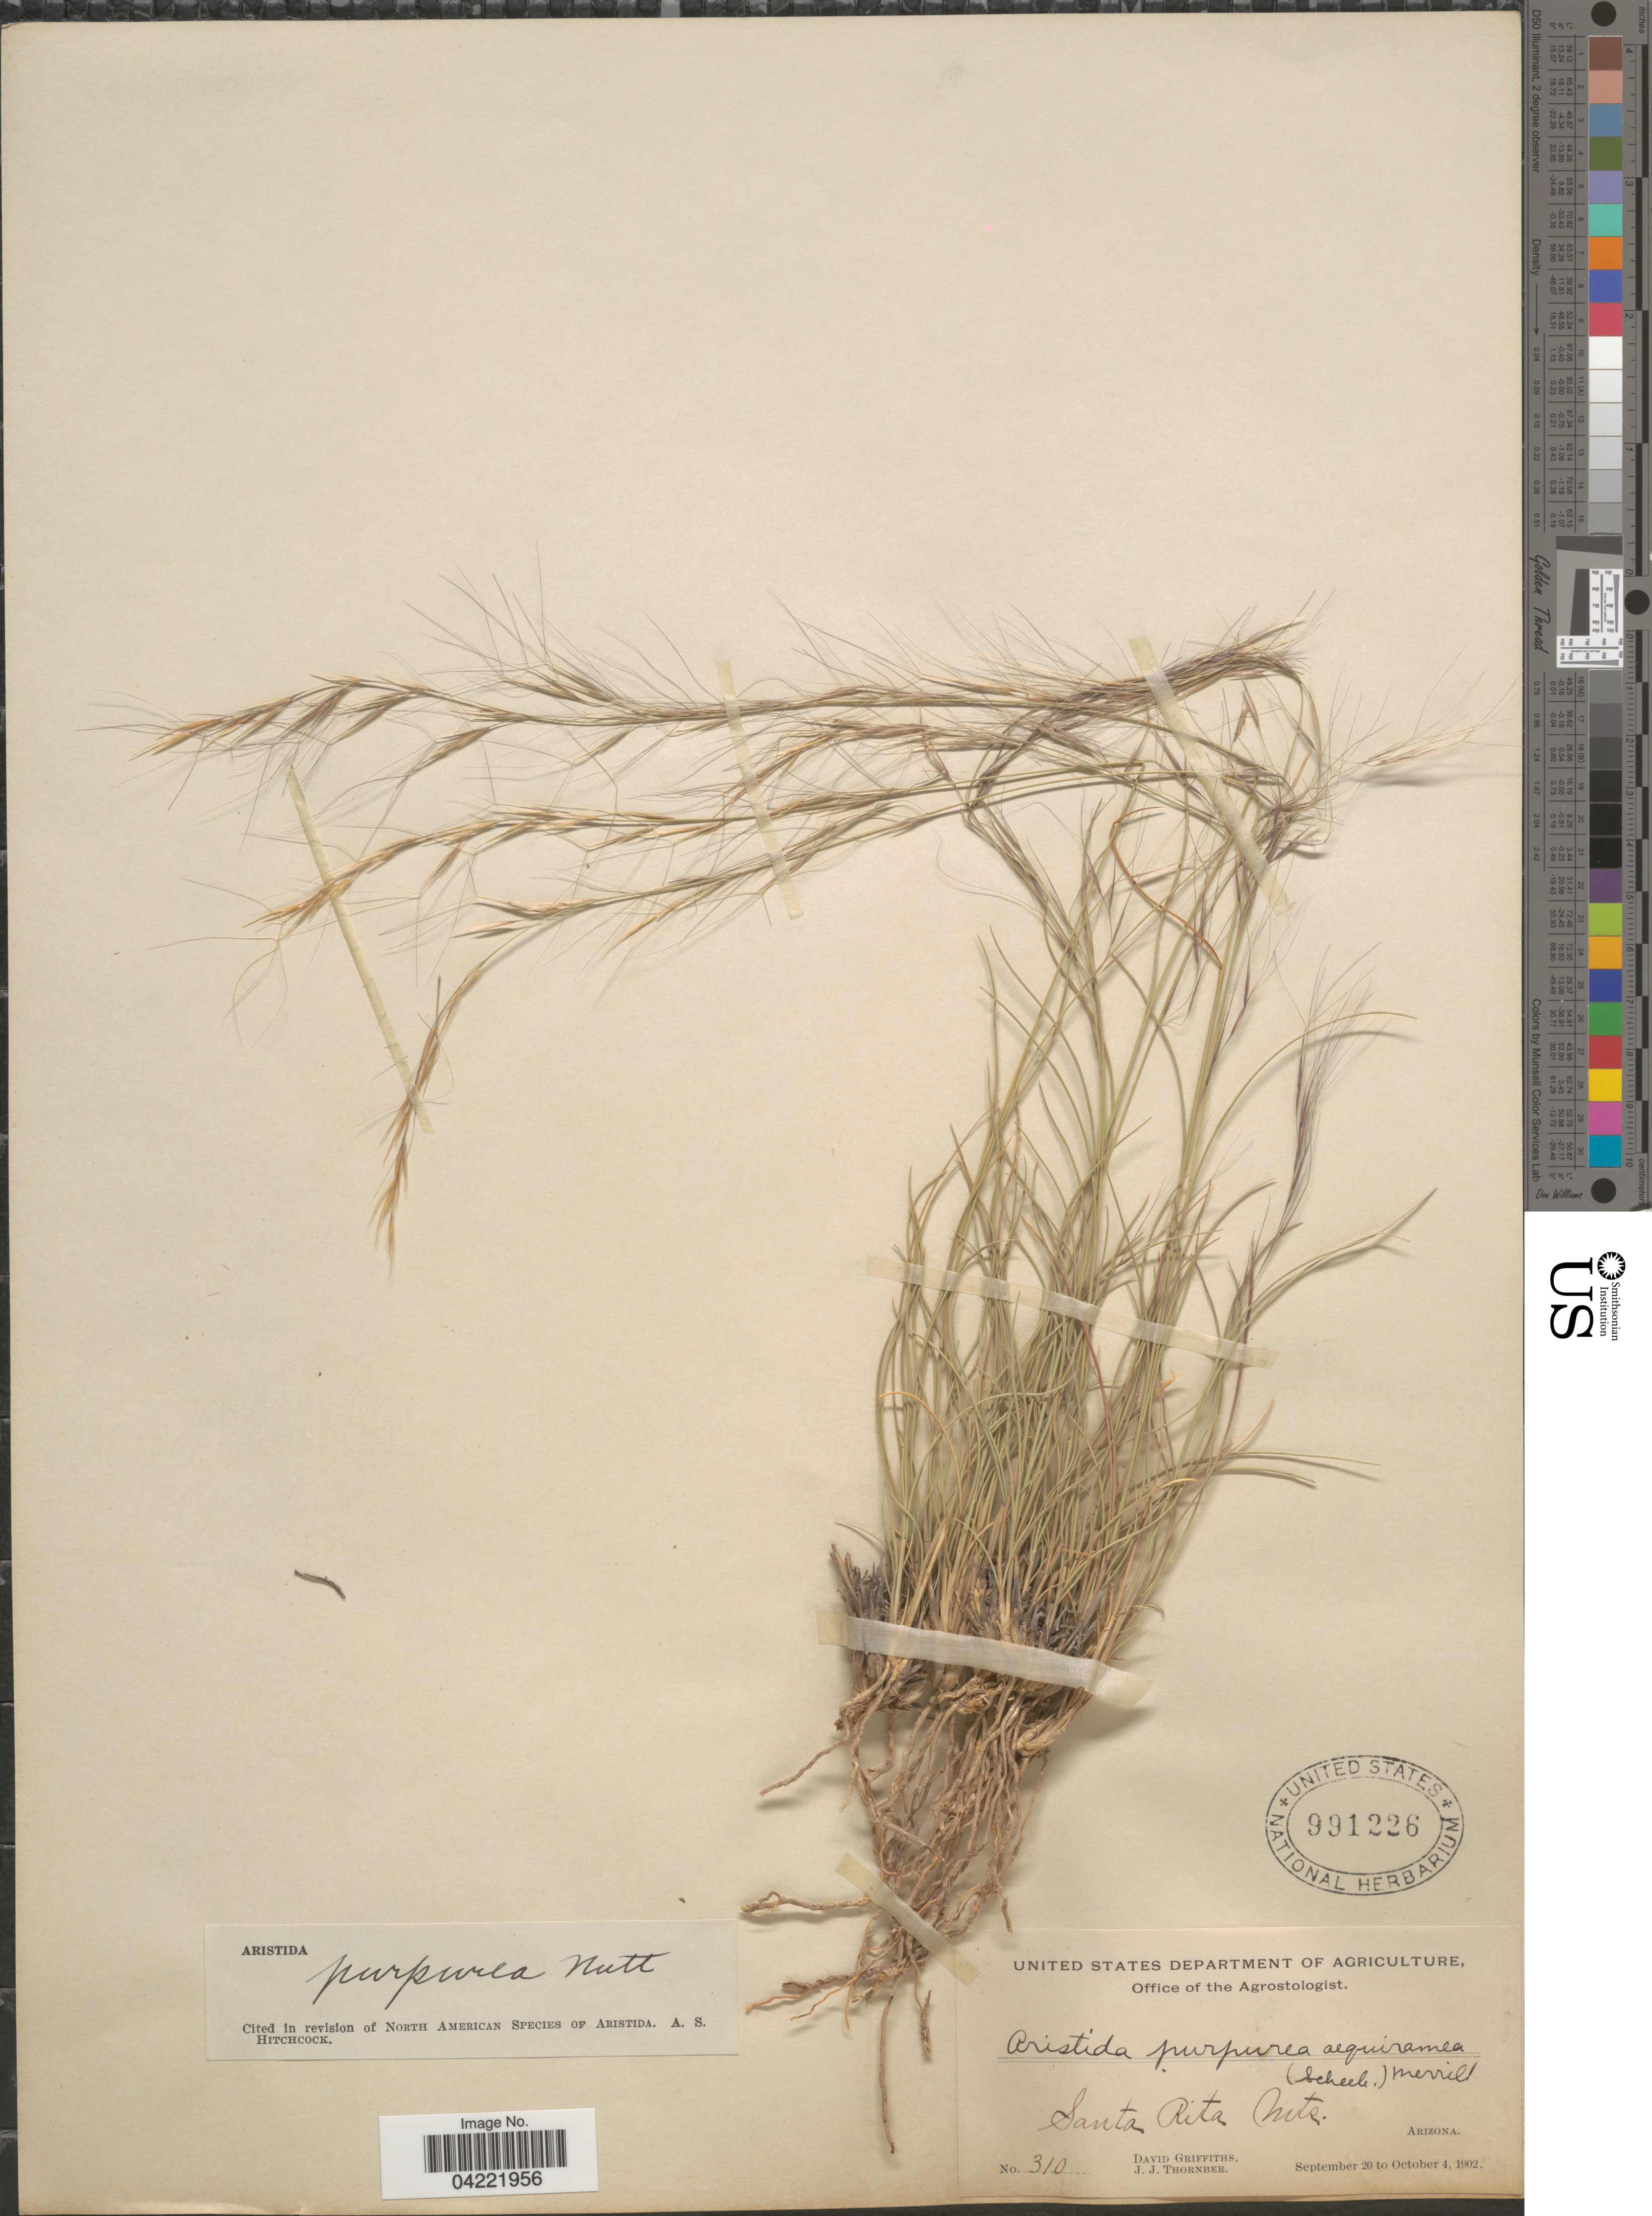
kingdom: Plantae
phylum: Tracheophyta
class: Liliopsida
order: Poales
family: Poaceae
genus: Aristida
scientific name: Aristida purpurea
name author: Nutt.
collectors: D. Griffiths & J. Thornber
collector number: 310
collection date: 1902-09-20/1902-10-04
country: United States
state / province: Arizona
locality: Santa Rita Mts.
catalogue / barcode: US 991226